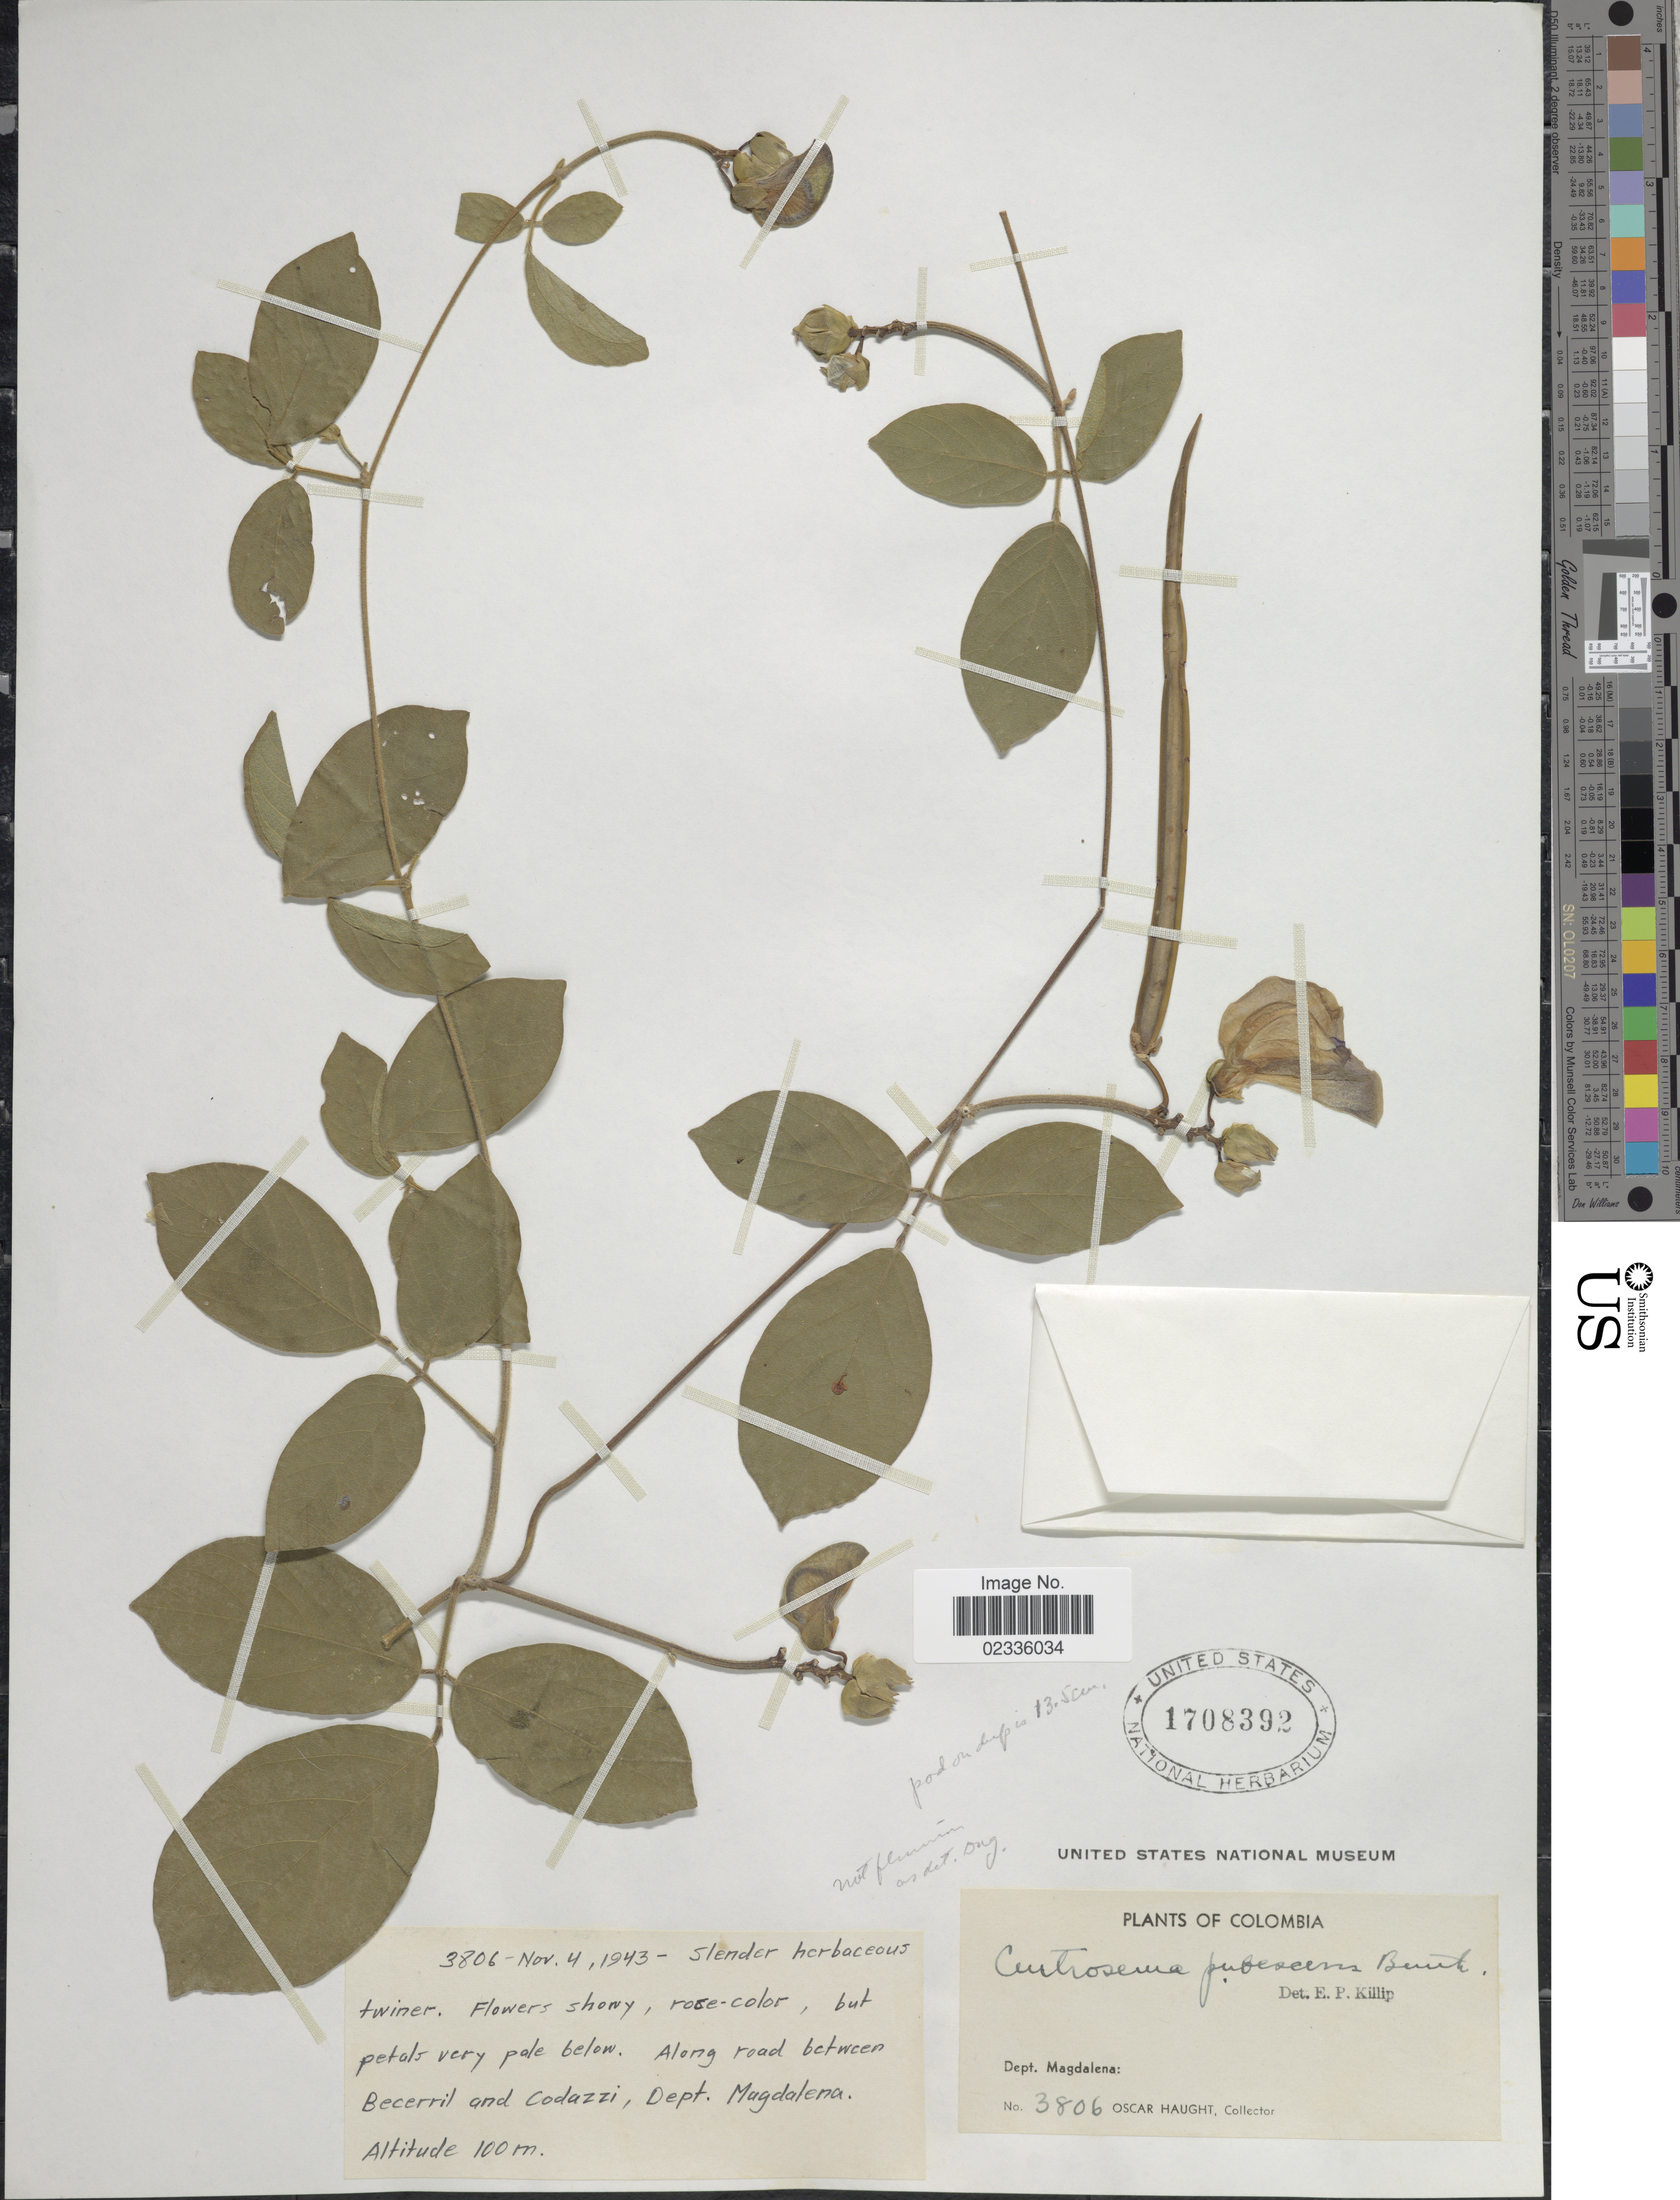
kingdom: Plantae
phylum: Tracheophyta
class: Magnoliopsida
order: Fabales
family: Fabaceae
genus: Centrosema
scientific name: Centrosema pubescens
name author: Benth.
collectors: O. Haught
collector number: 3806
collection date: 1943-11-04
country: Colombia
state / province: Magdalena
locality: Along road between Becerril and Codazzi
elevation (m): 100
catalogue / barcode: US 1708392